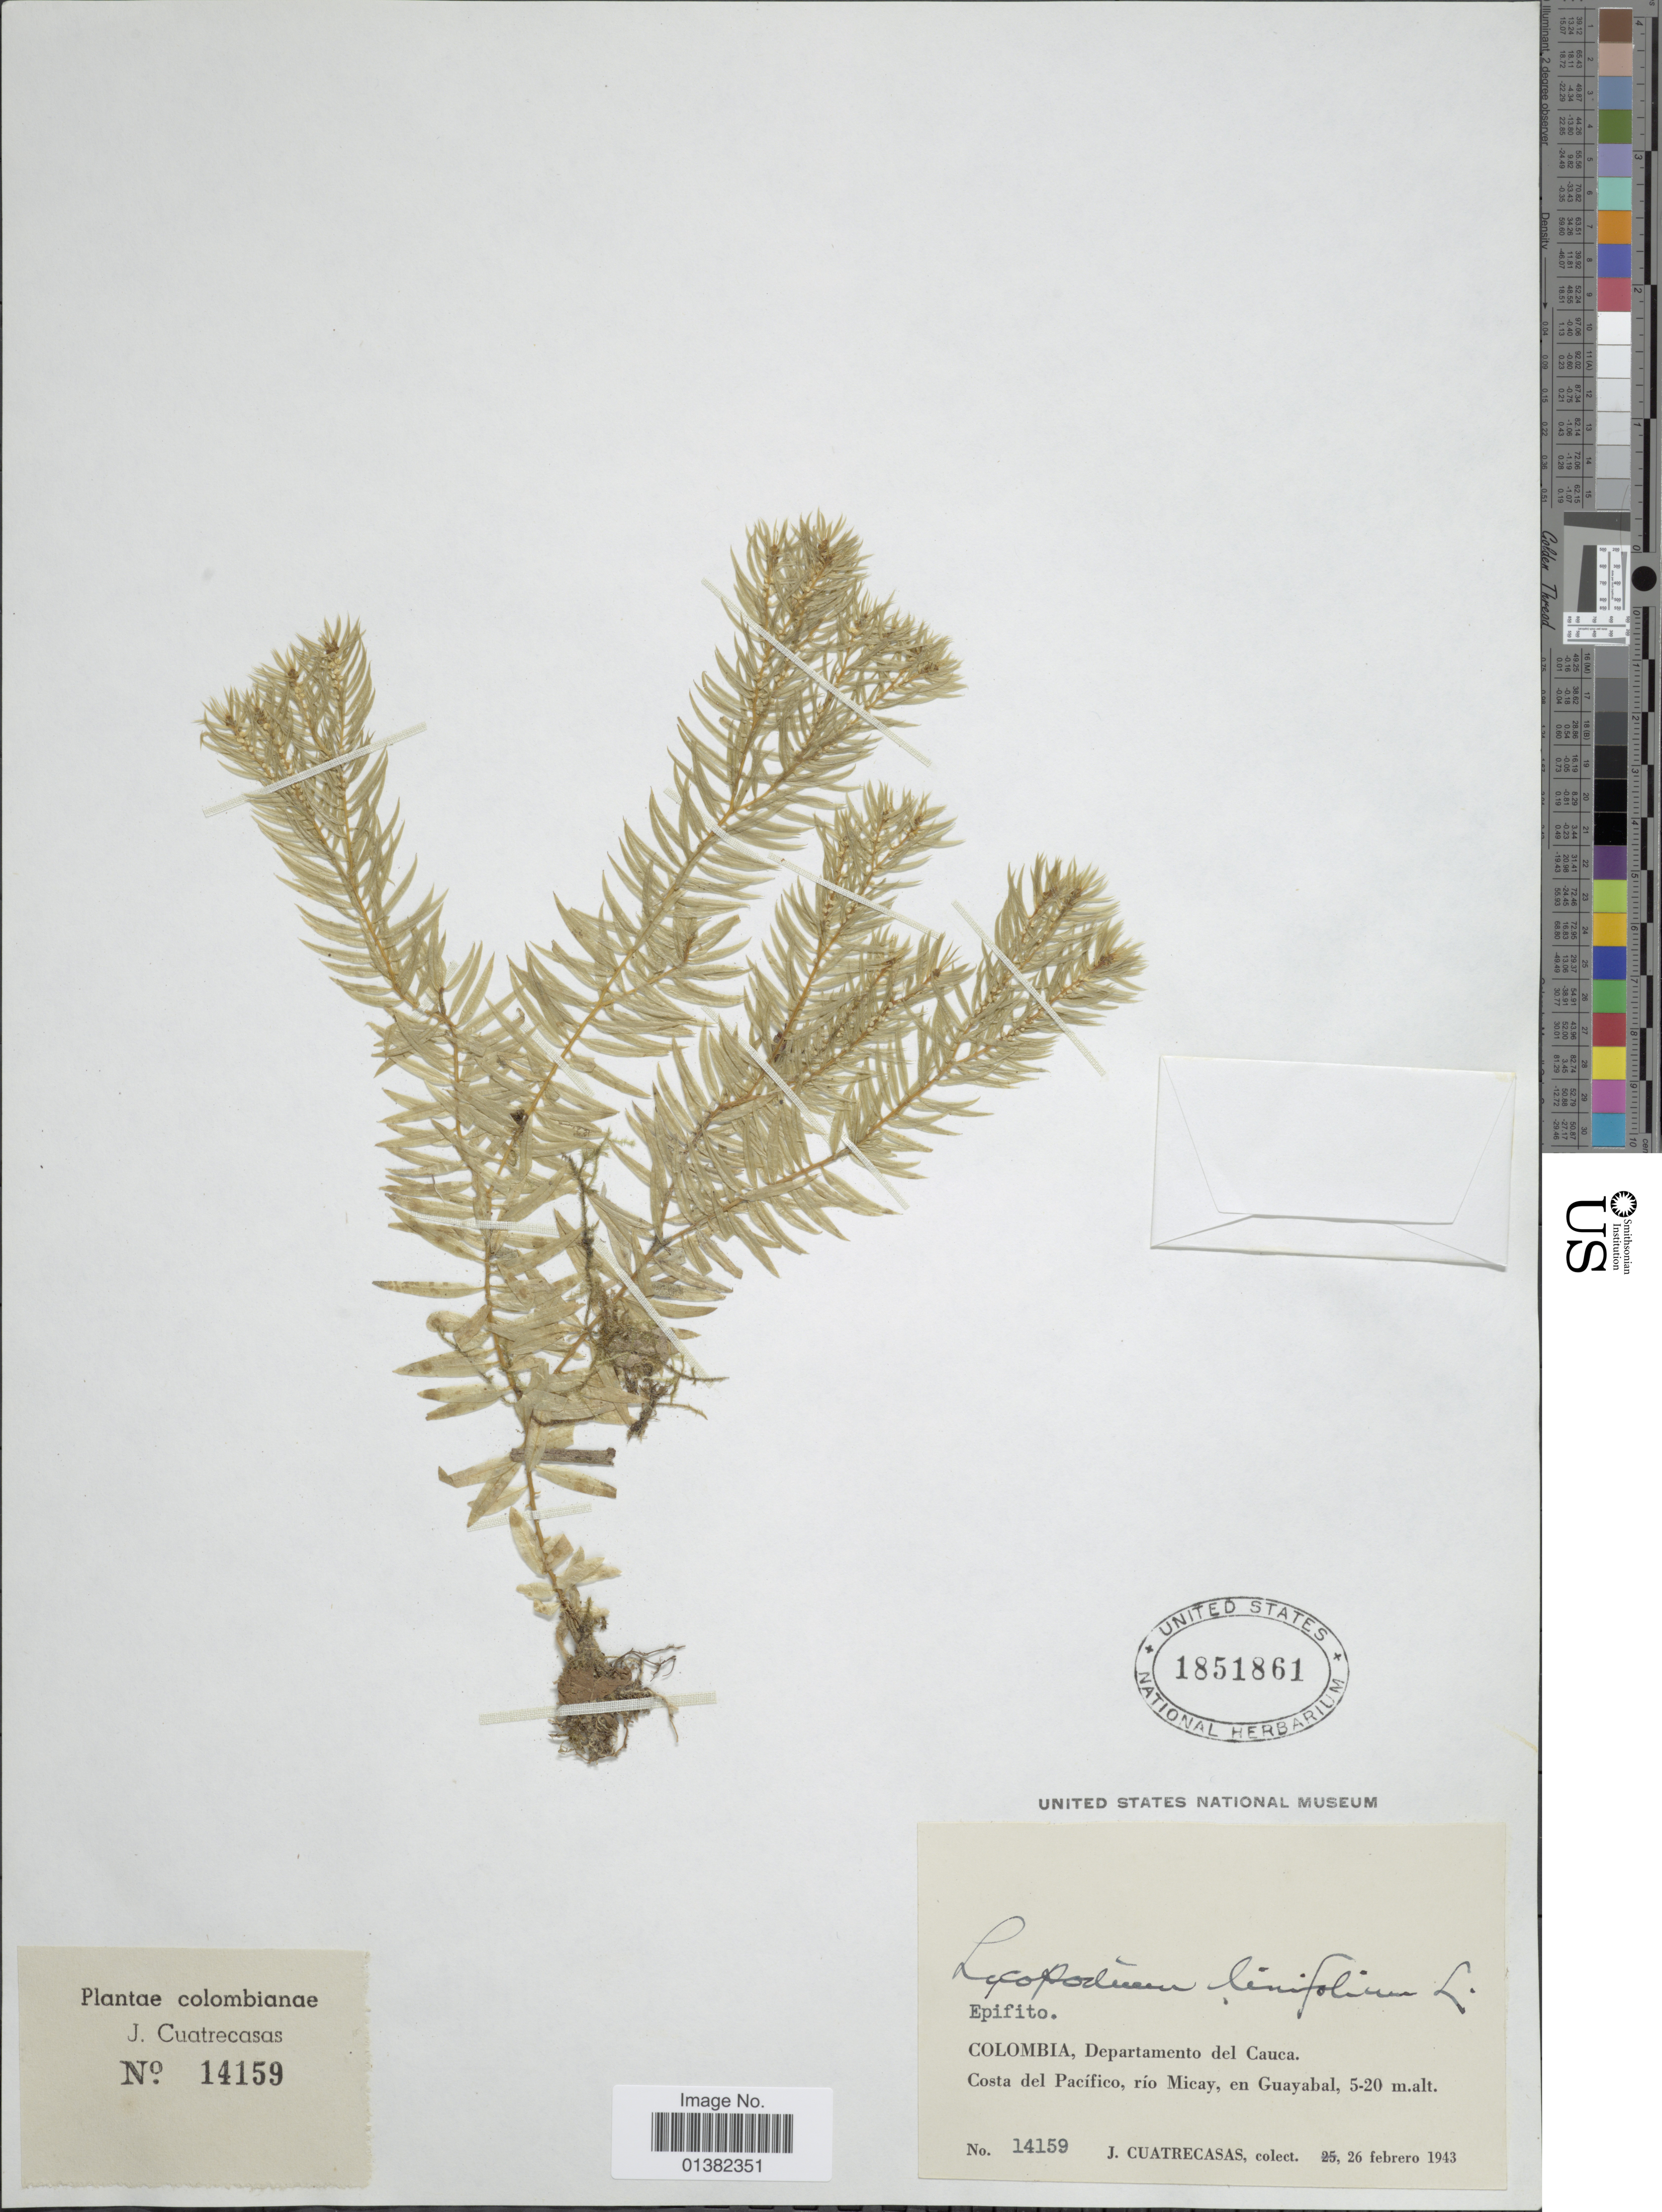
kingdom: Plantae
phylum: Tracheophyta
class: Lycopodiopsida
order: Lycopodiales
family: Lycopodiaceae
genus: Phlegmariurus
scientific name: Phlegmariurus linifolius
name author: (L.) B. Øllg.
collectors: J. Cuatrecasas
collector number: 14159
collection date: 1943-02-26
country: Colombia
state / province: Cauca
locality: Costa del Pacífico, río Micay, en Guayabal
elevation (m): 5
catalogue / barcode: US 1851861